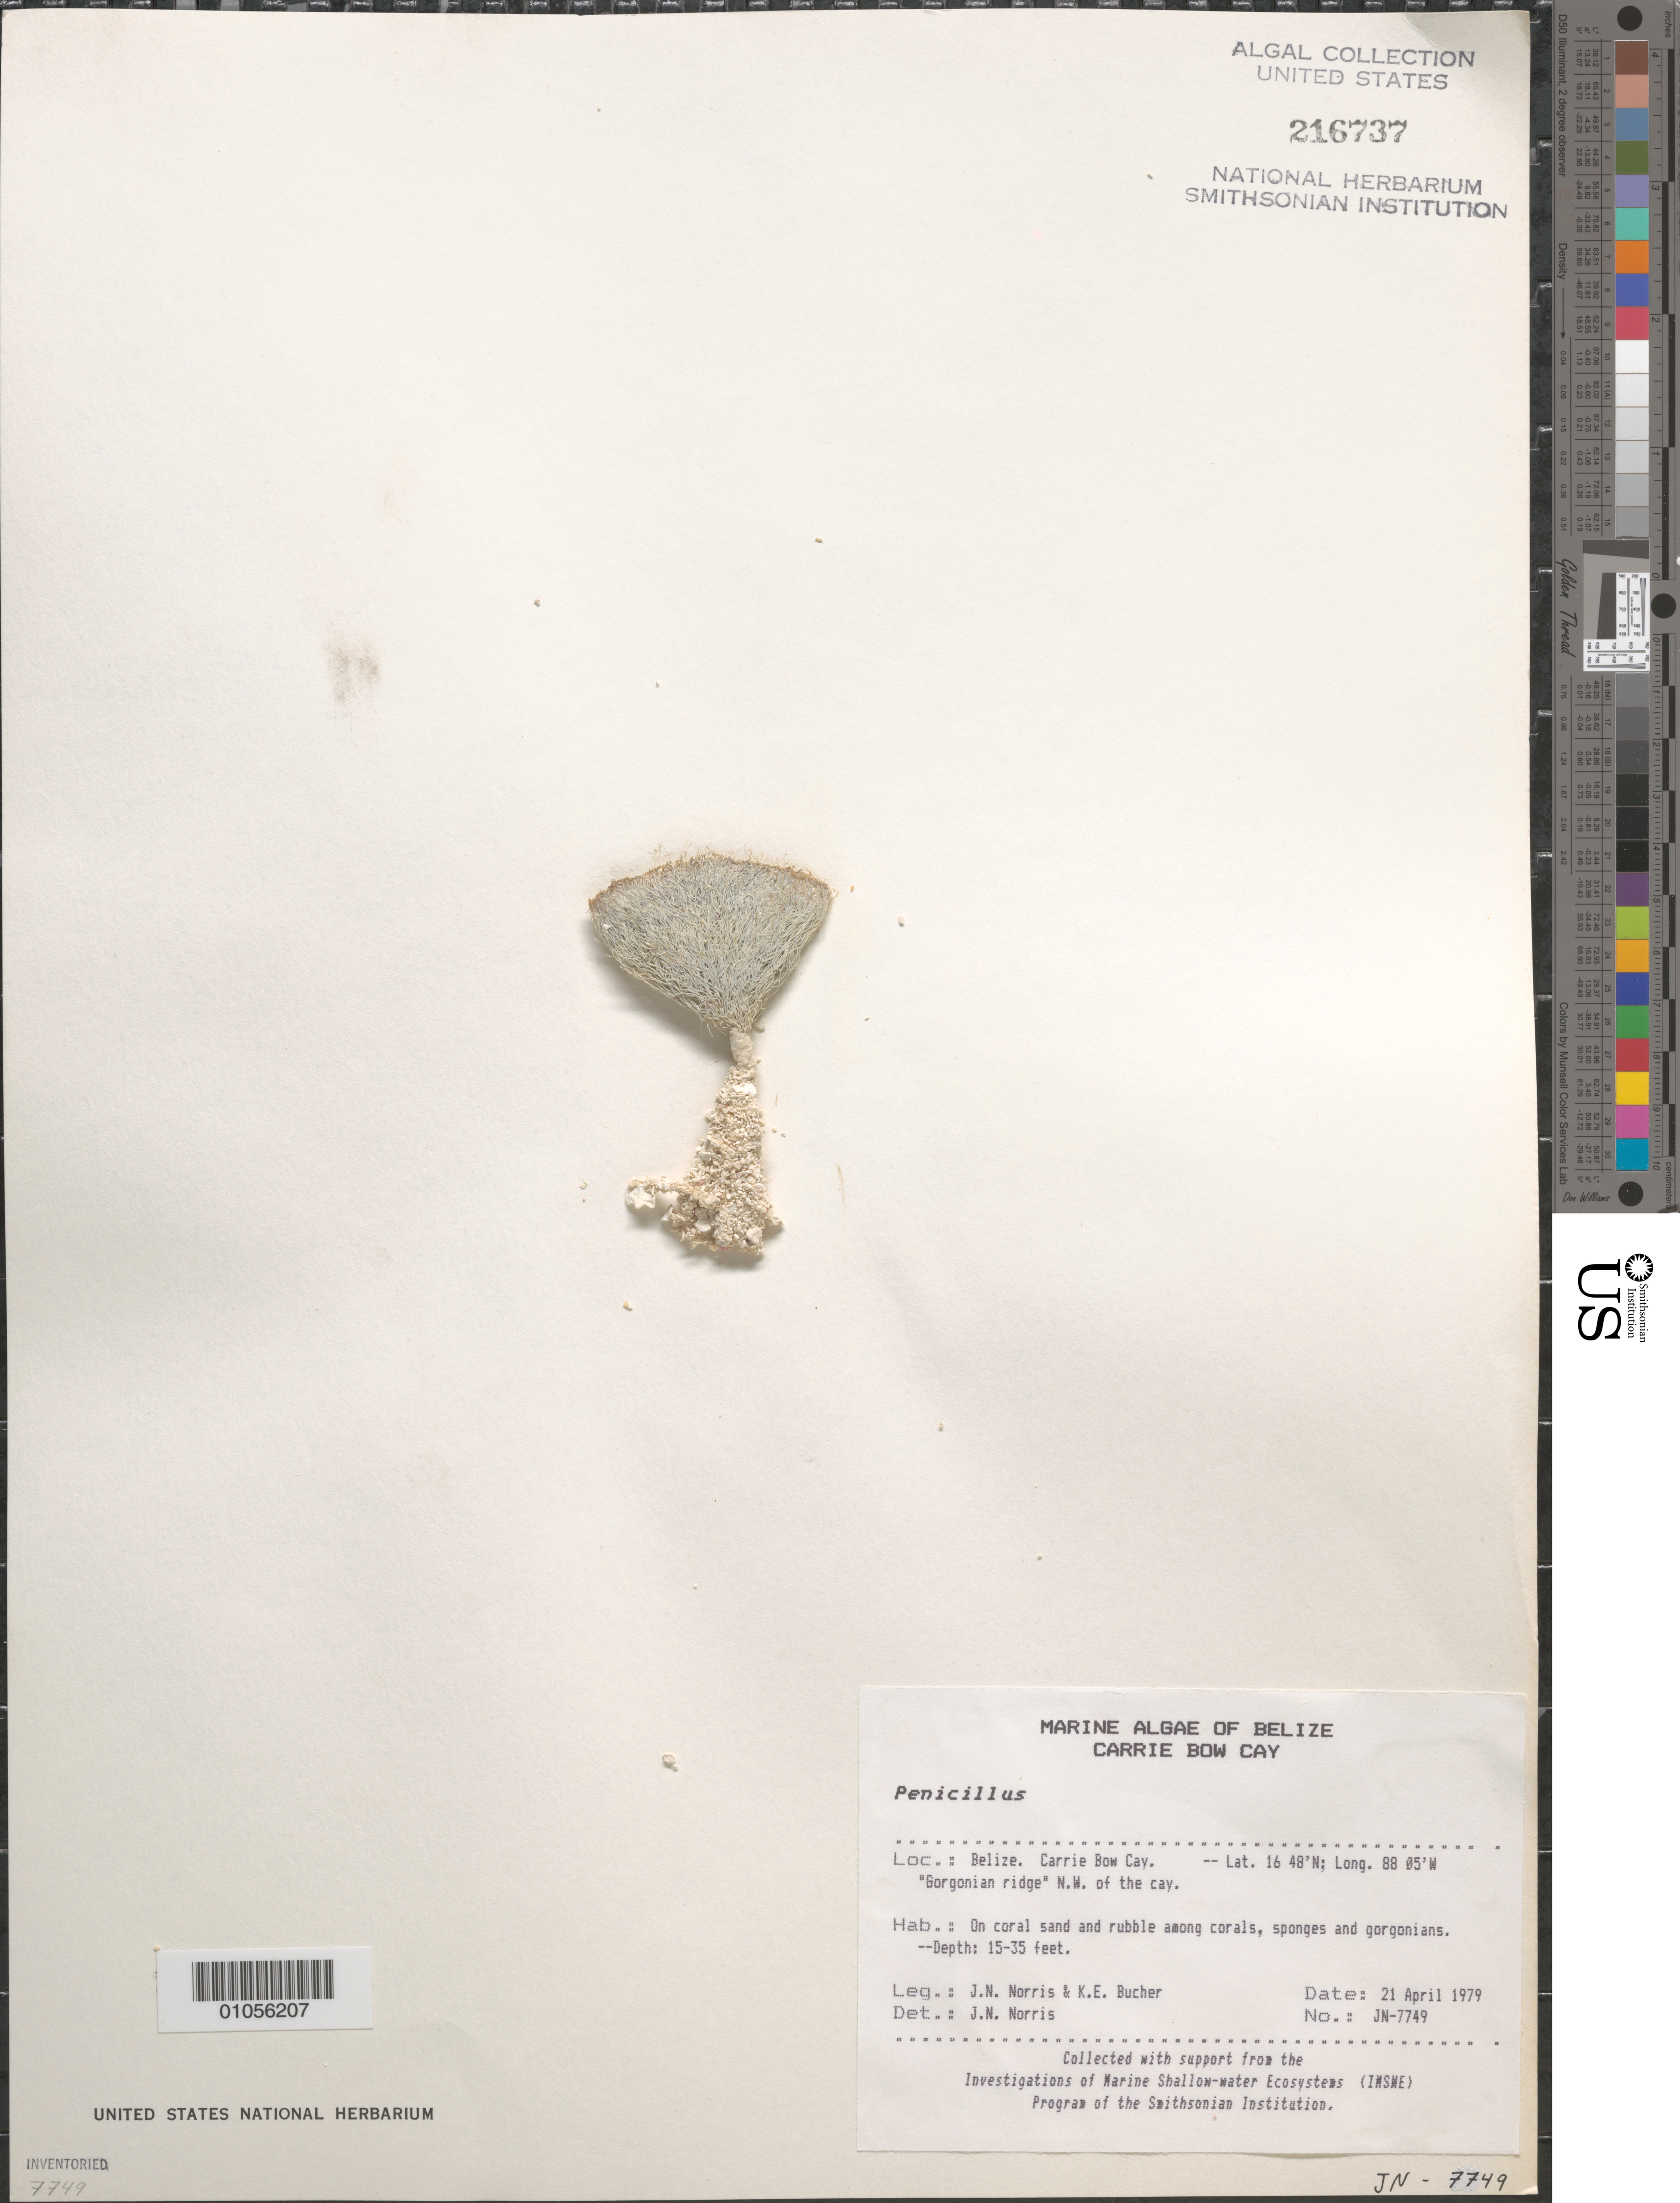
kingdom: Plantae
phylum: Chlorophyta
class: Ulvophyceae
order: Bryopsidales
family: Udoteaceae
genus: Penicillus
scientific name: Penicillus sp.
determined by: Norris, James N.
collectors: J. N. Norris & K. E. Bucher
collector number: JN-7749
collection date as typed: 21 Apr 1979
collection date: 1979-04-21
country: Belize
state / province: Stann Creek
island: Carrie Bow Cay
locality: "Gorgonian ridge" northwest of the cay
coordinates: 16 48'N, 88 05'W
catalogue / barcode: US 216737